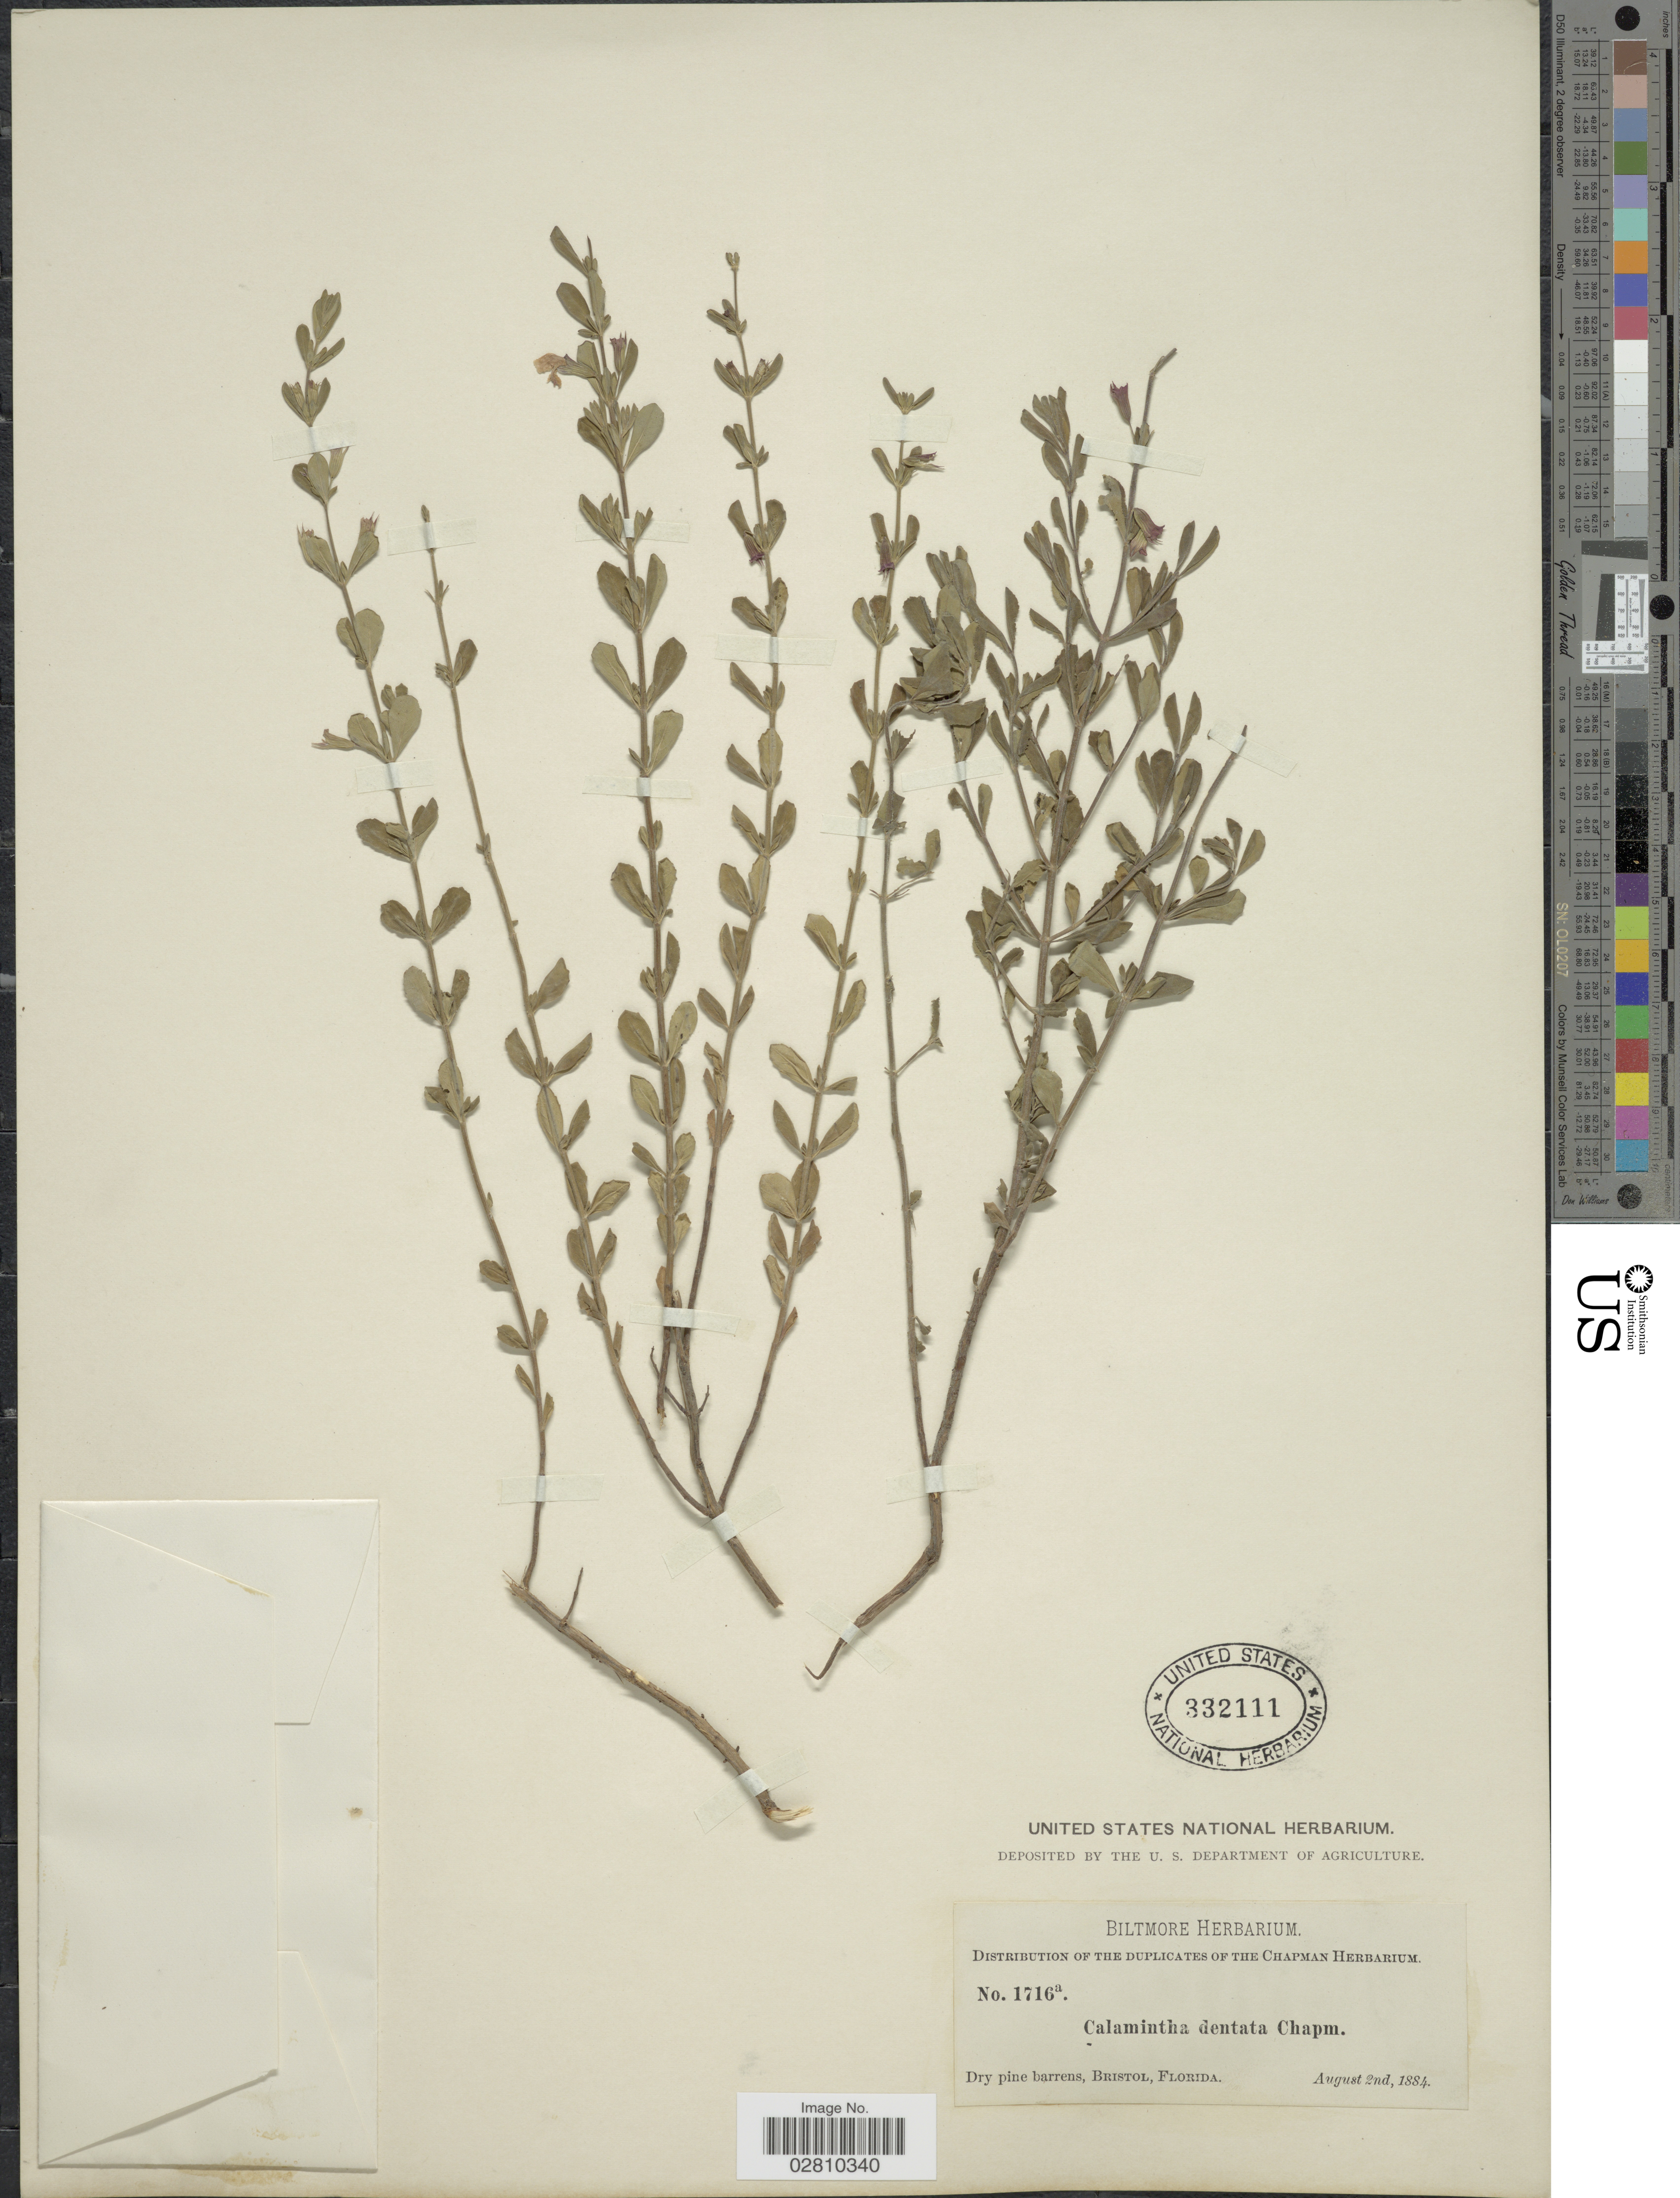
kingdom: Plantae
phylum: Tracheophyta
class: Magnoliopsida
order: Lamiales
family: Lamiaceae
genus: Clinopodium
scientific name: Clinopodium dentatum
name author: (Chapm.) Kuntze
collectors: ex herb. Biltmore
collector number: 1716a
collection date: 1884-08-02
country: United States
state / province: Florida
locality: Dry pine barrens, Bristol.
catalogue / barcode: US 332111